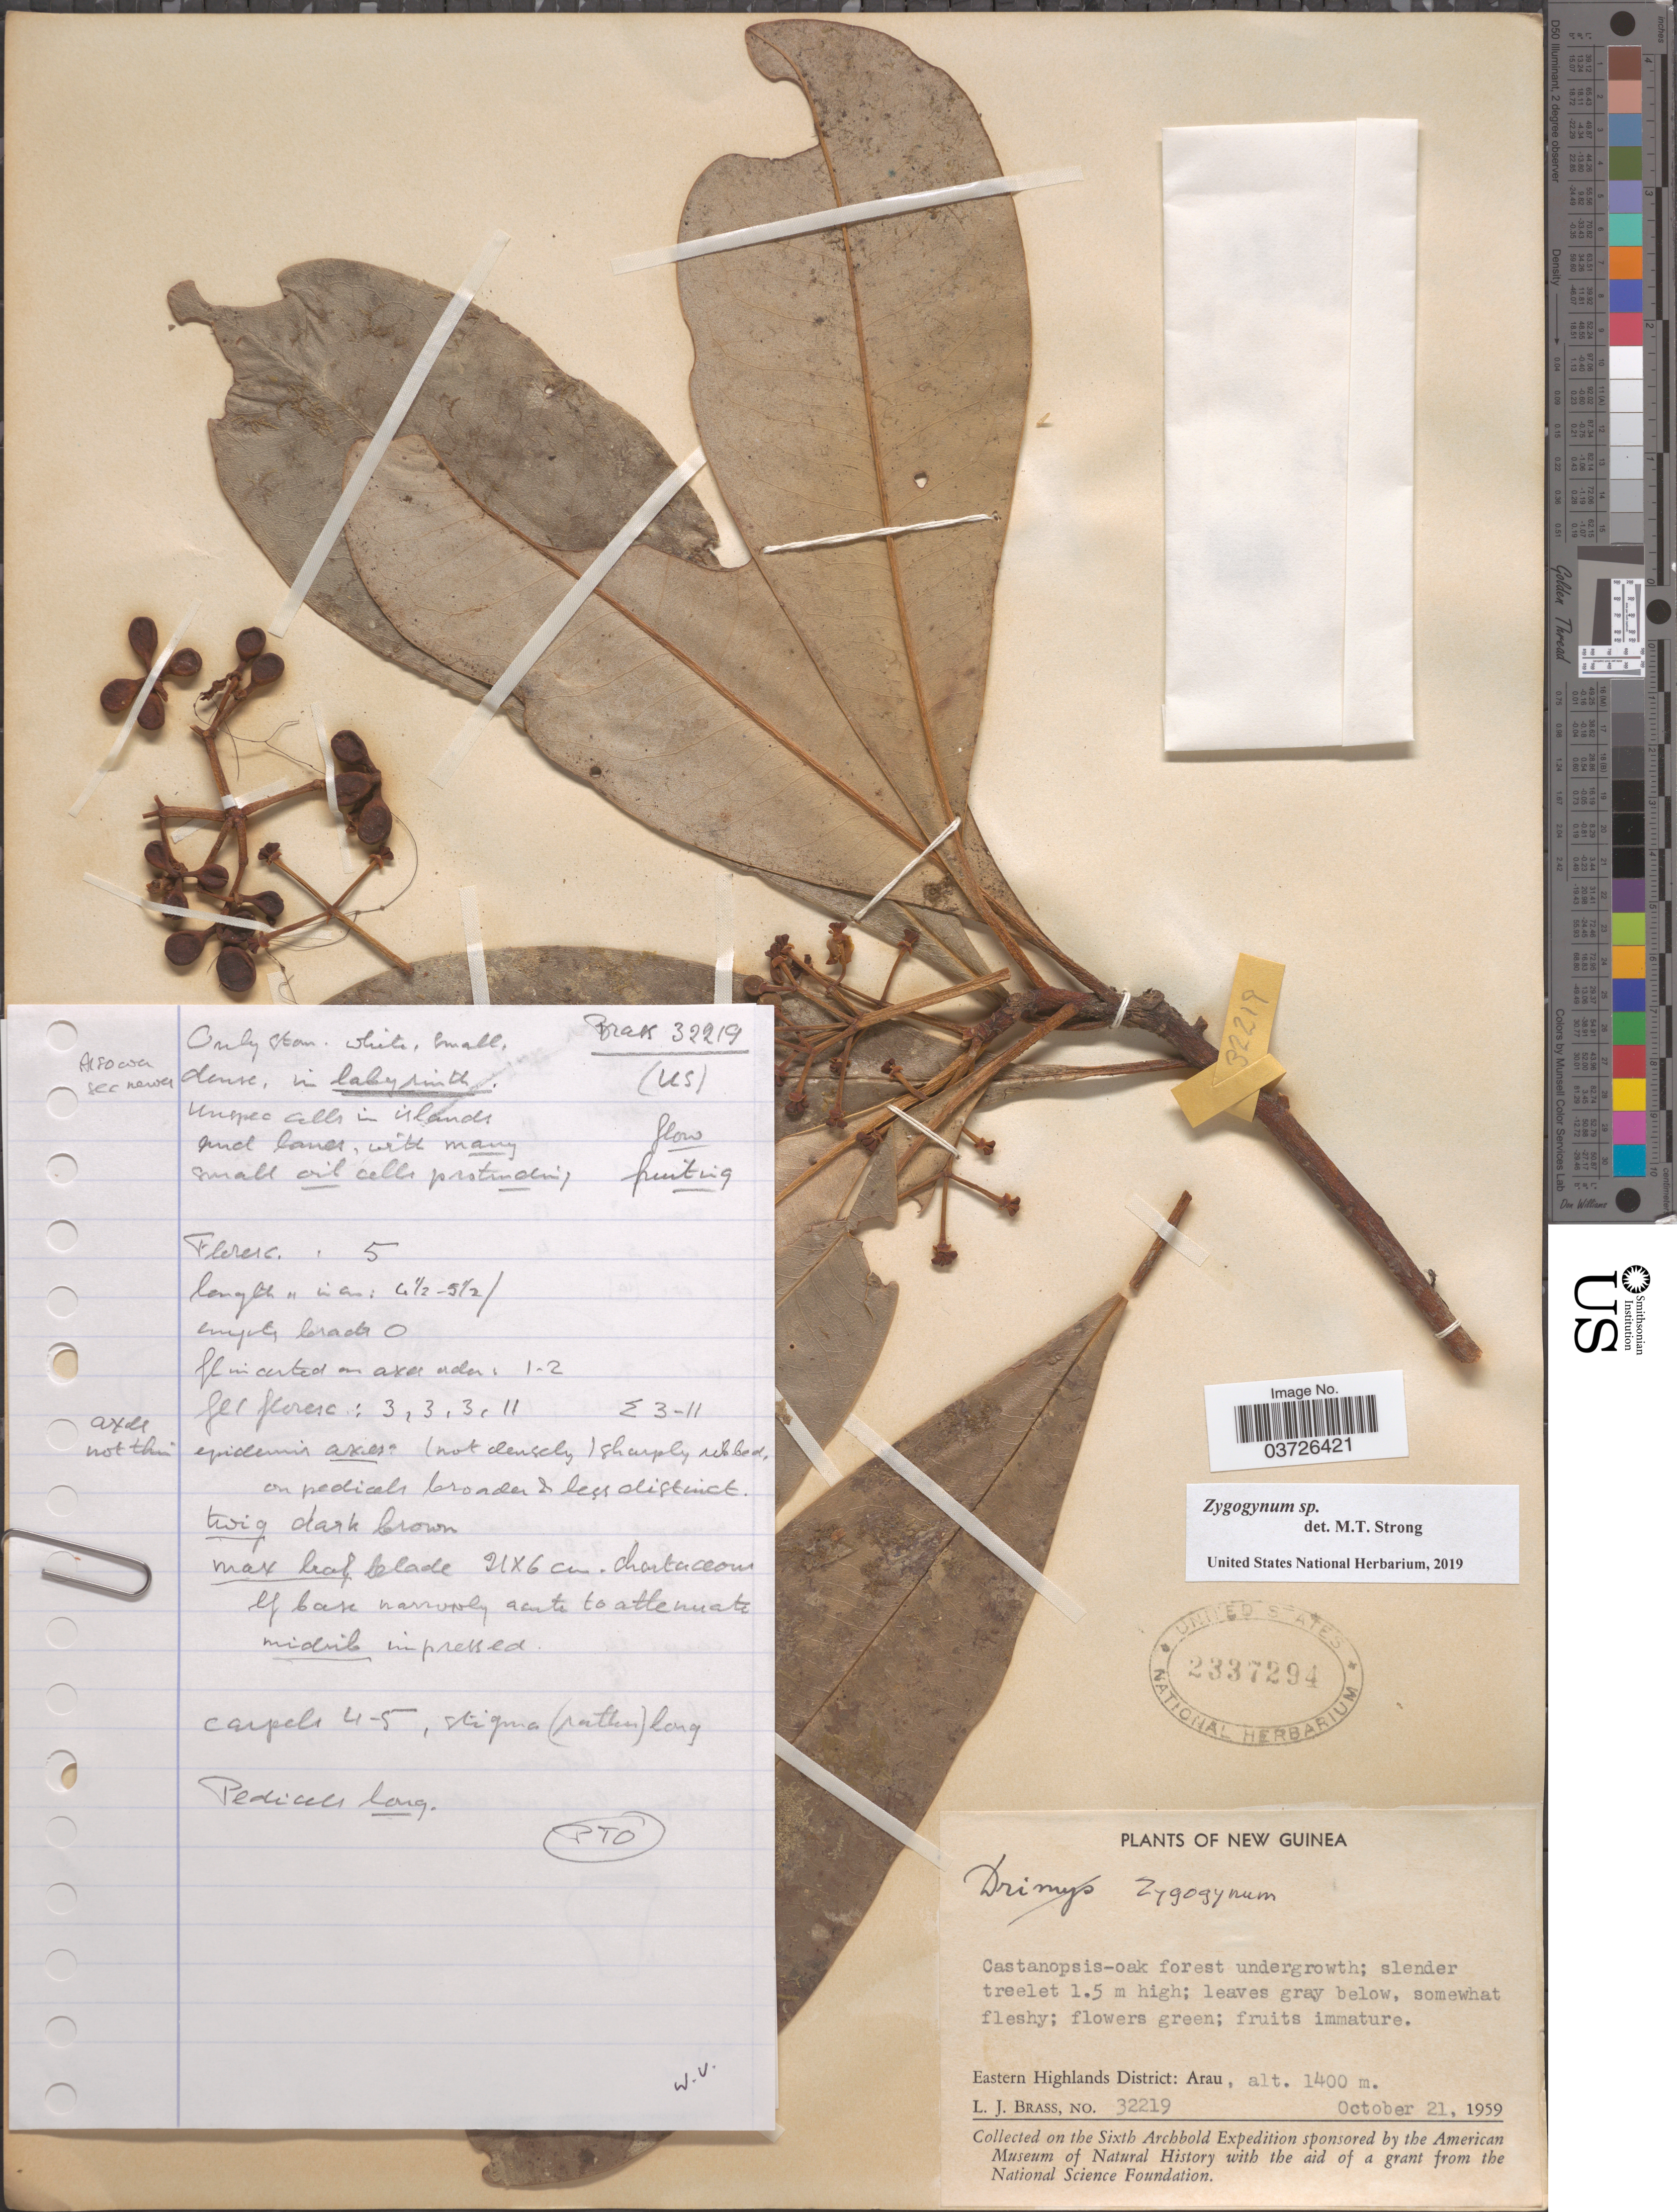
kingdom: Plantae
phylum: Tracheophyta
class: Magnoliopsida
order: Canellales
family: Winteraceae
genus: Zygogynum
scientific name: Zygogynum sp.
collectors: L. J. Brass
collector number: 32219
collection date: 1959-10-21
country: Papua New Guinea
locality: New Guinea. Eastern Highlands District: Arau.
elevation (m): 1400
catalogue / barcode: US 2337294